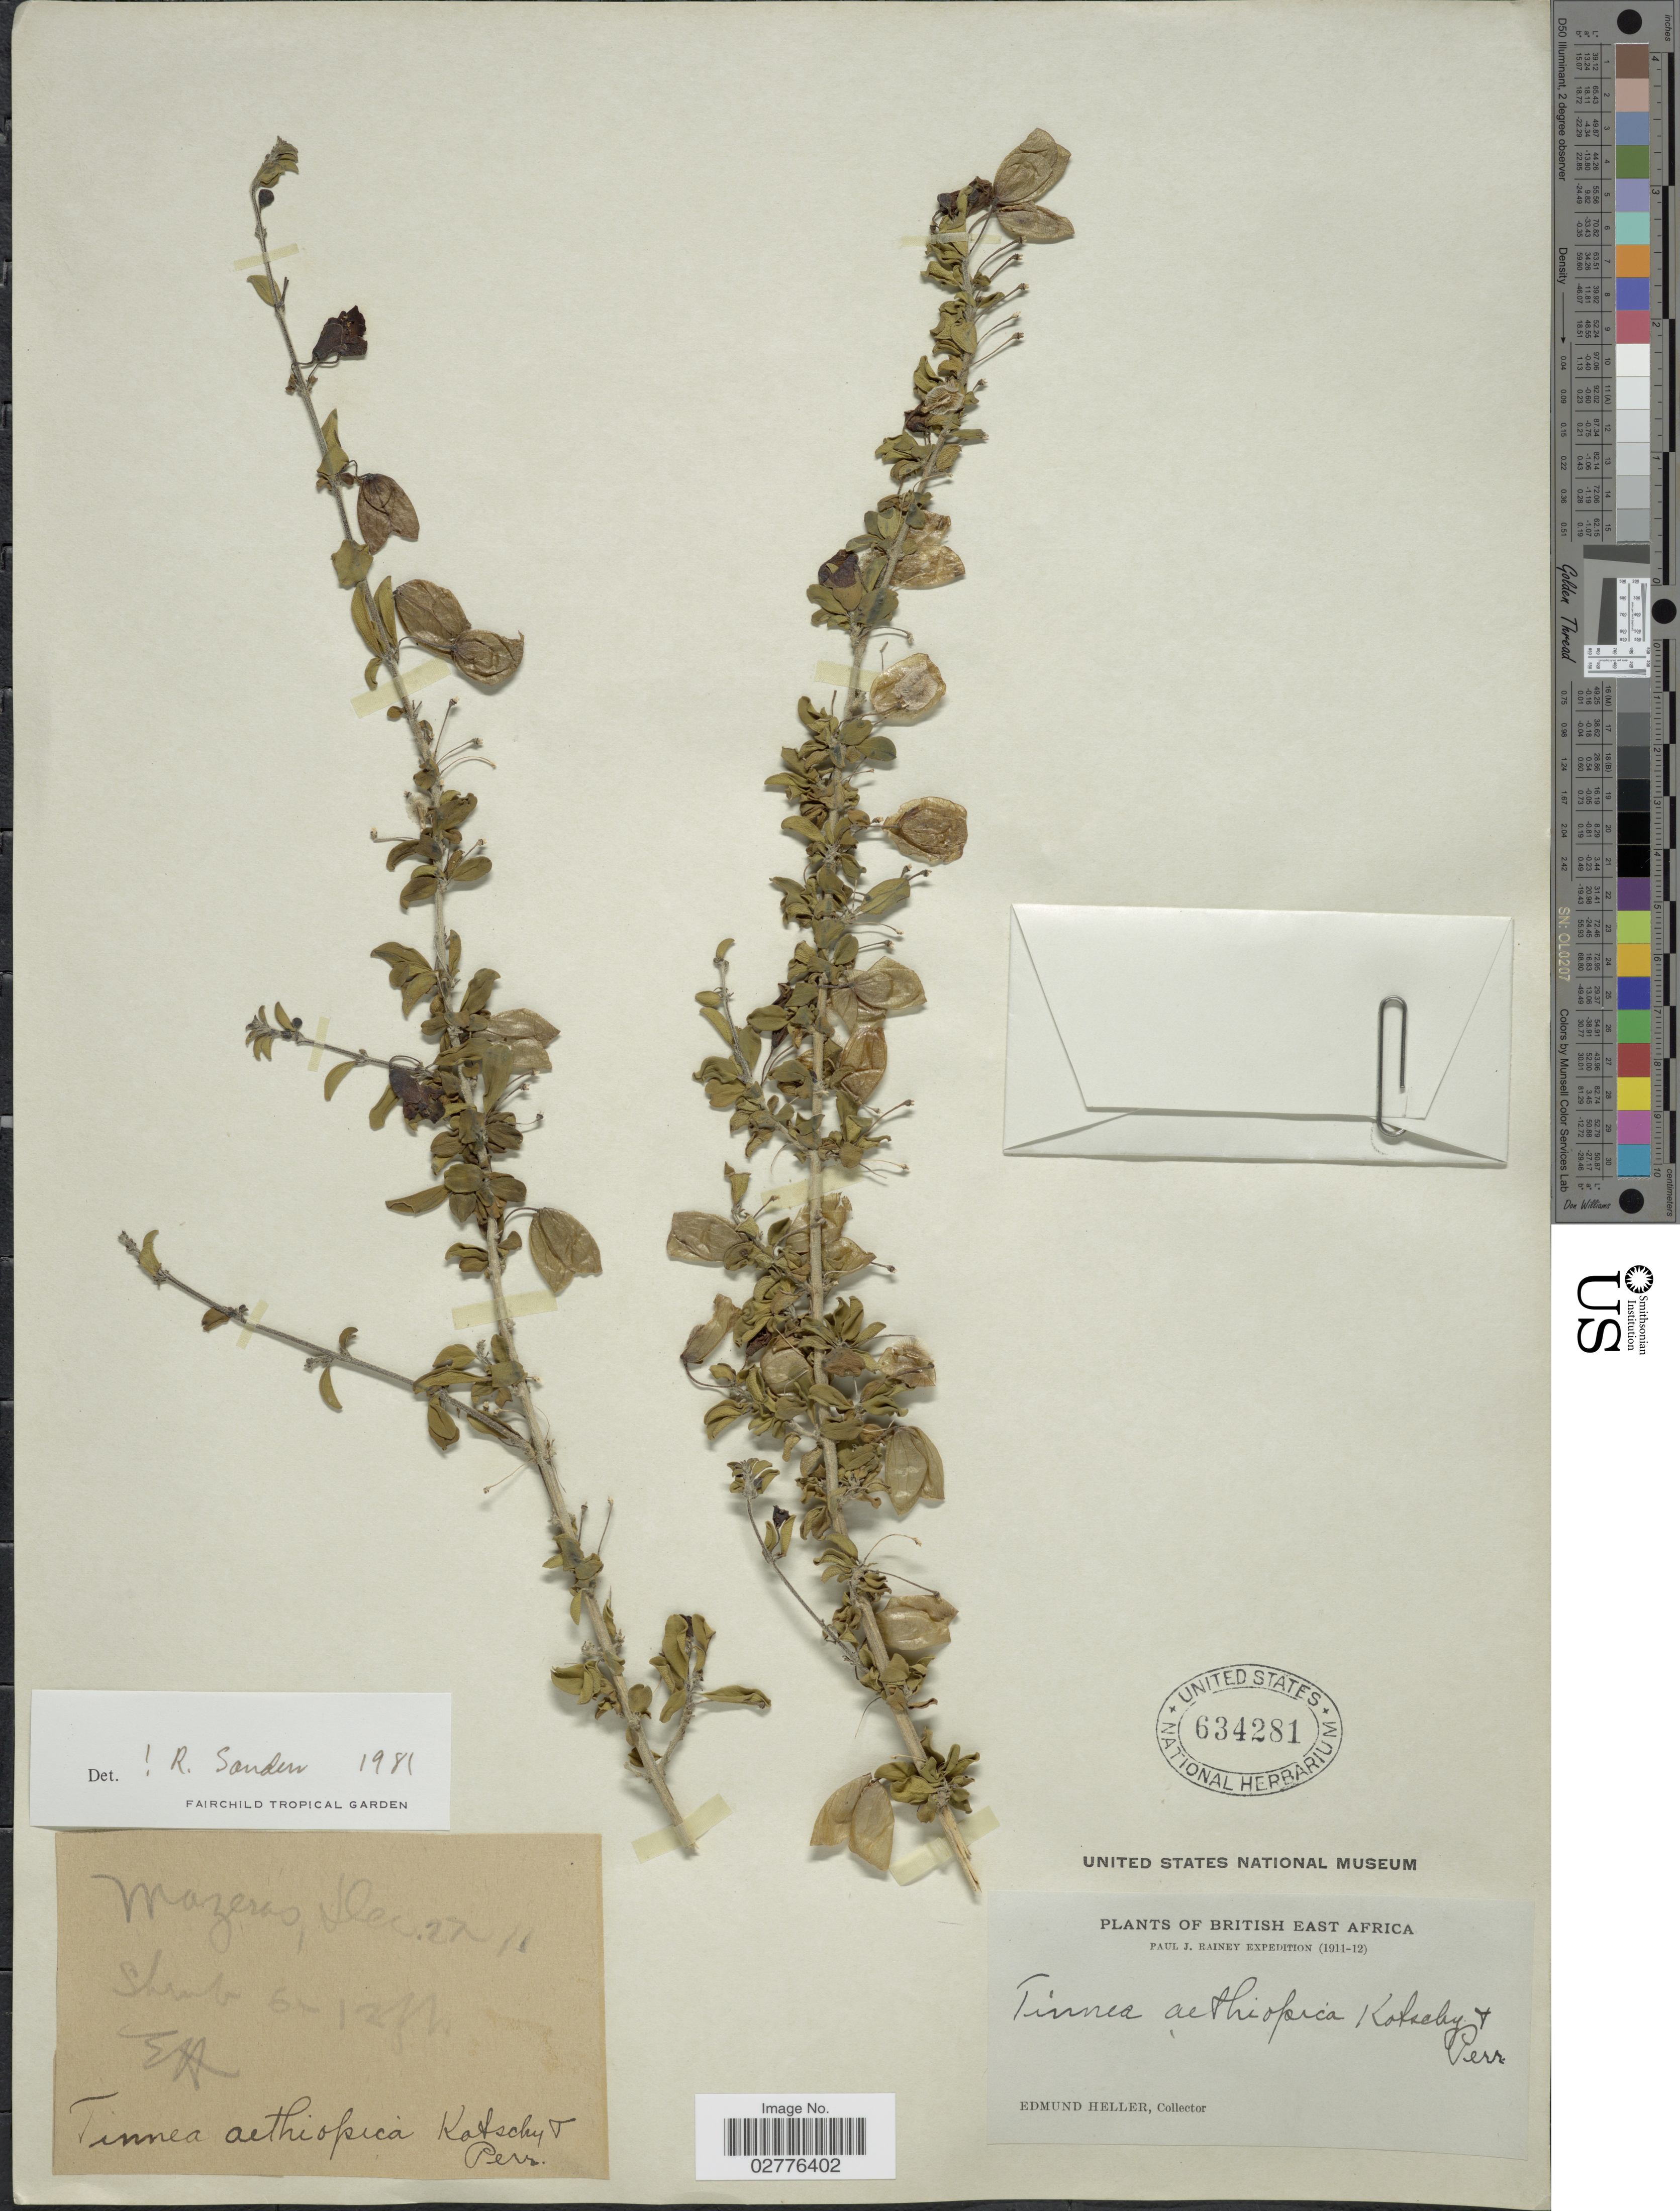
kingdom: Plantae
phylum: Tracheophyta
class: Magnoliopsida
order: Lamiales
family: Lamiaceae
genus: Tinnea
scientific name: Tinnea aethiopica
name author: Kotschy ex Hook. f.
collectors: E. Heller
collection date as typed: Transcribed d/m/y: 22/12/11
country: Kenya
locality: Mazeras, British East Africa.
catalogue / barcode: US 634281